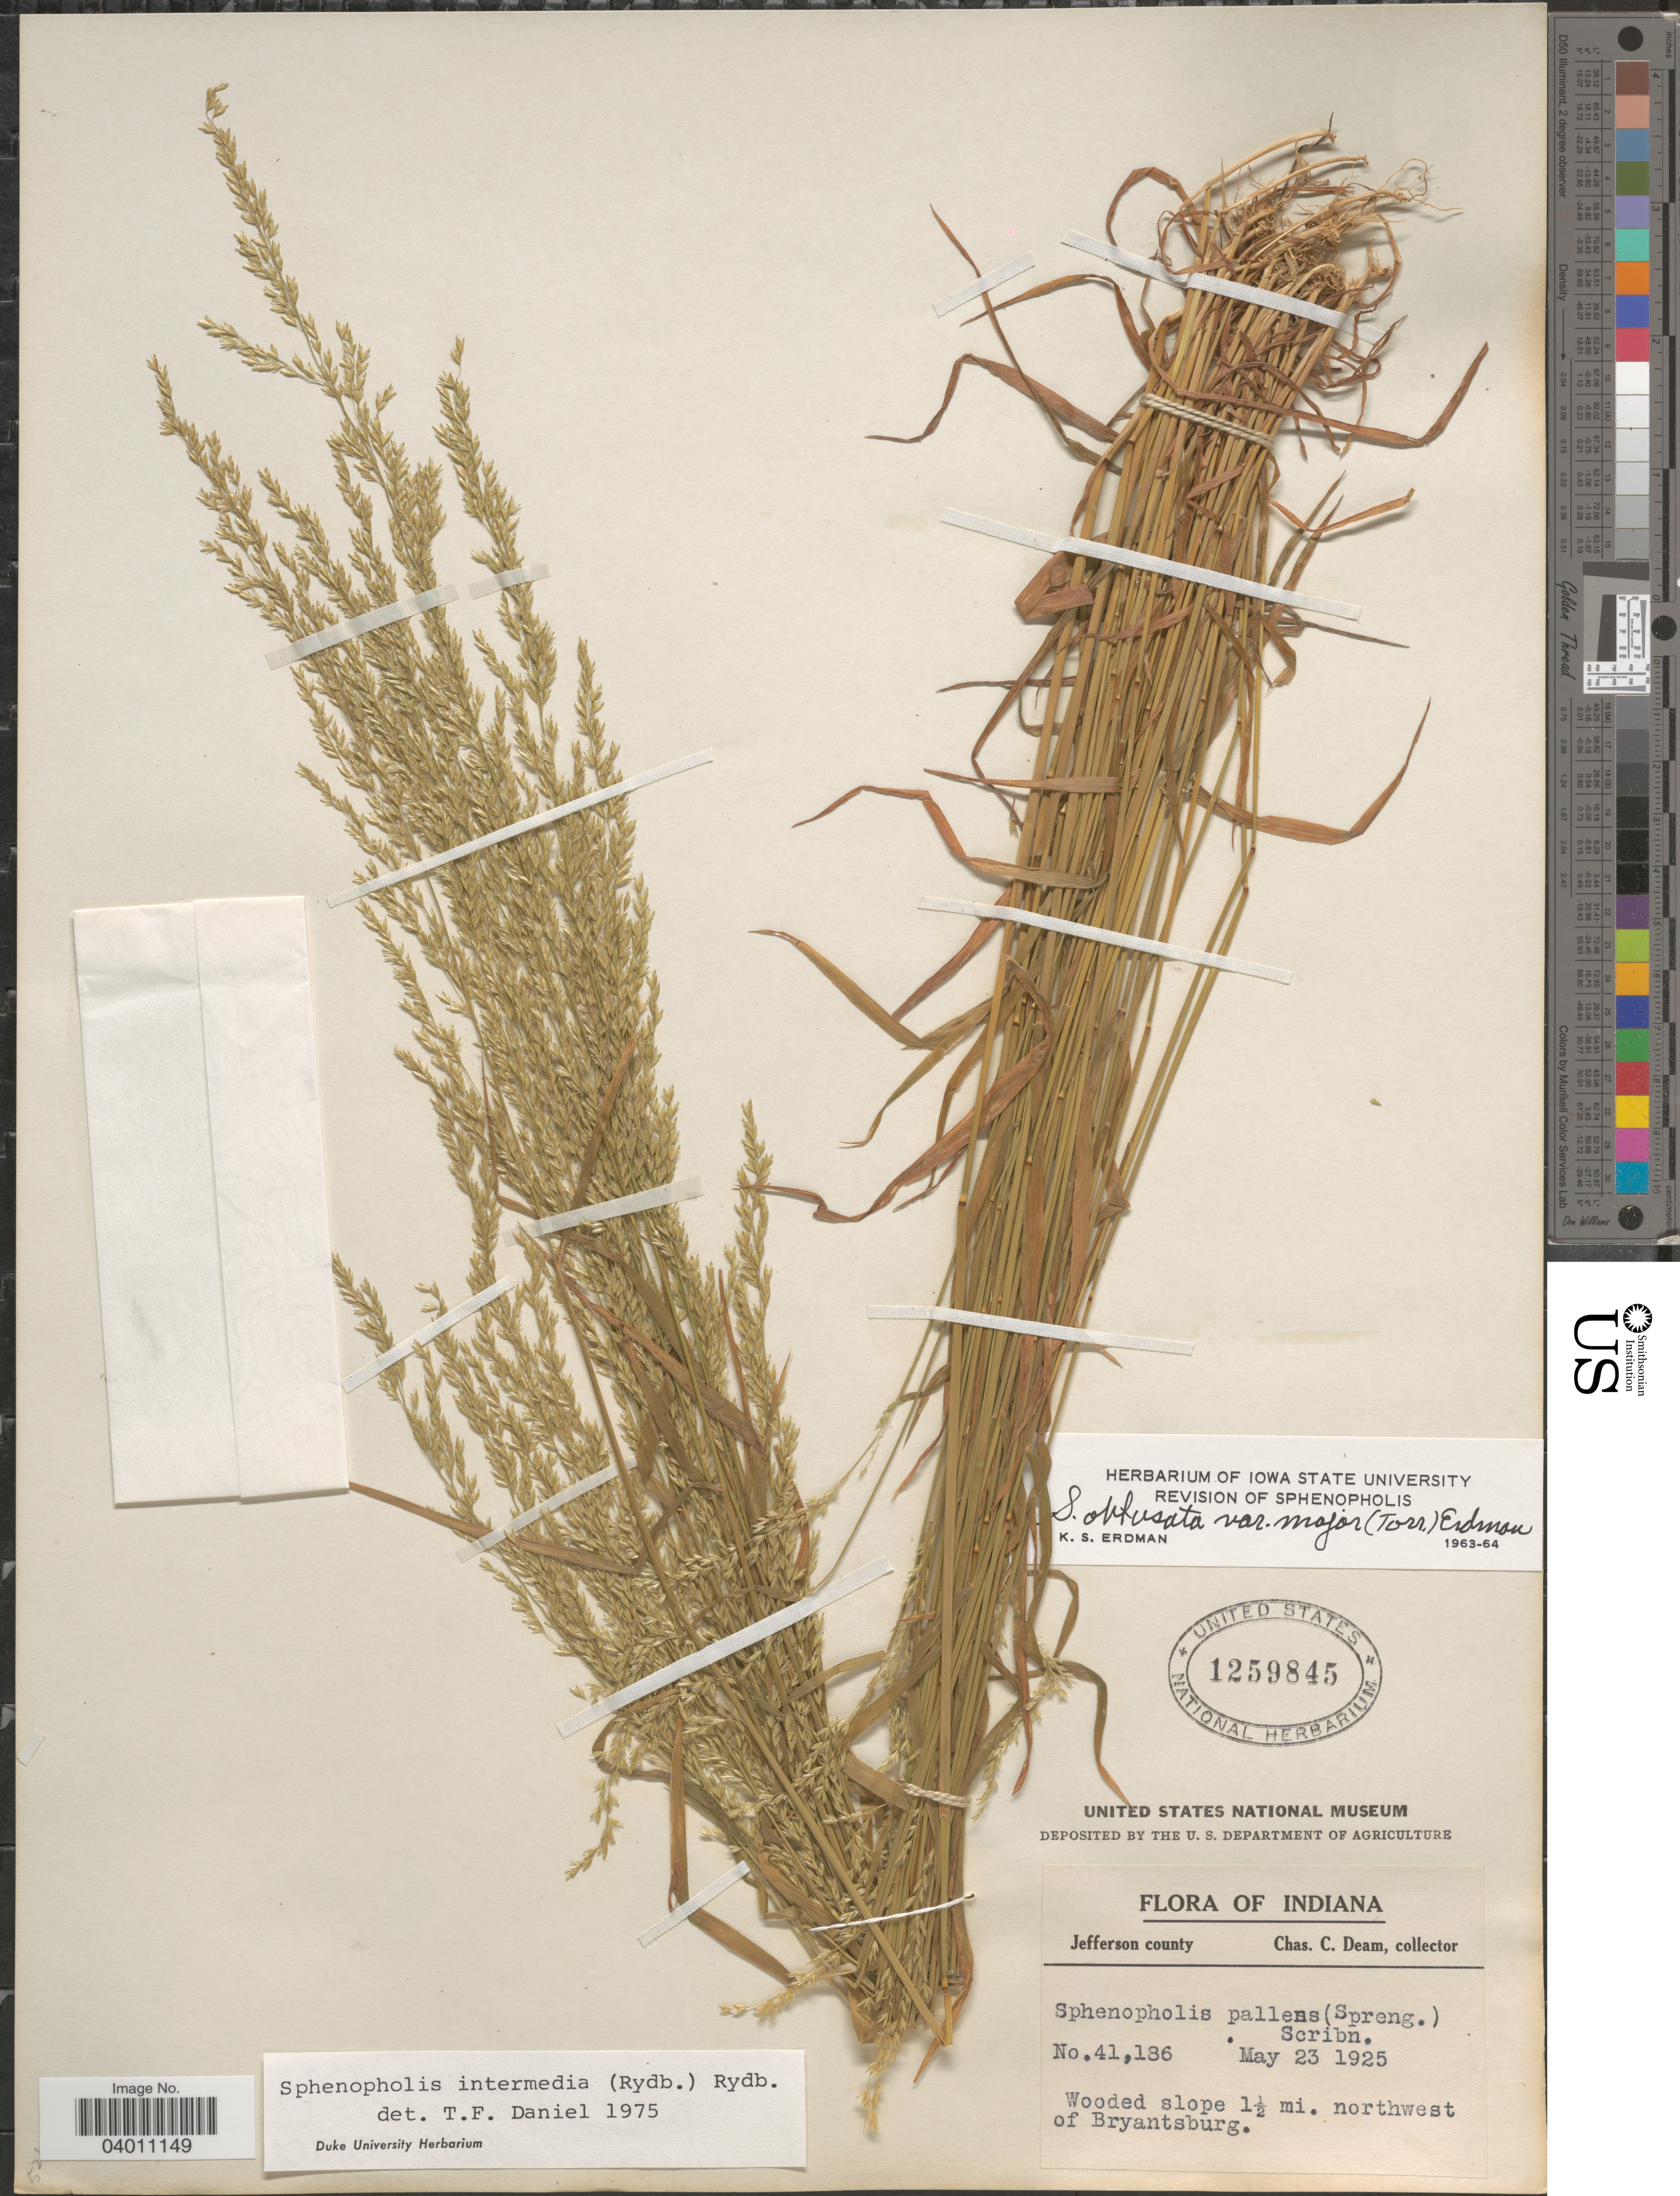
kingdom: Plantae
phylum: Tracheophyta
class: Liliopsida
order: Poales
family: Poaceae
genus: Sphenopholis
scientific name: Sphenopholis intermedia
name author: (Rydb.) Rydb.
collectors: C. C. Deam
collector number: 41186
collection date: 1925-05-23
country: United States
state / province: Indiana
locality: Jefferson county. Wooded slope 1½ mi. northwest of Bryantsburg.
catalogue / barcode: US 1259845